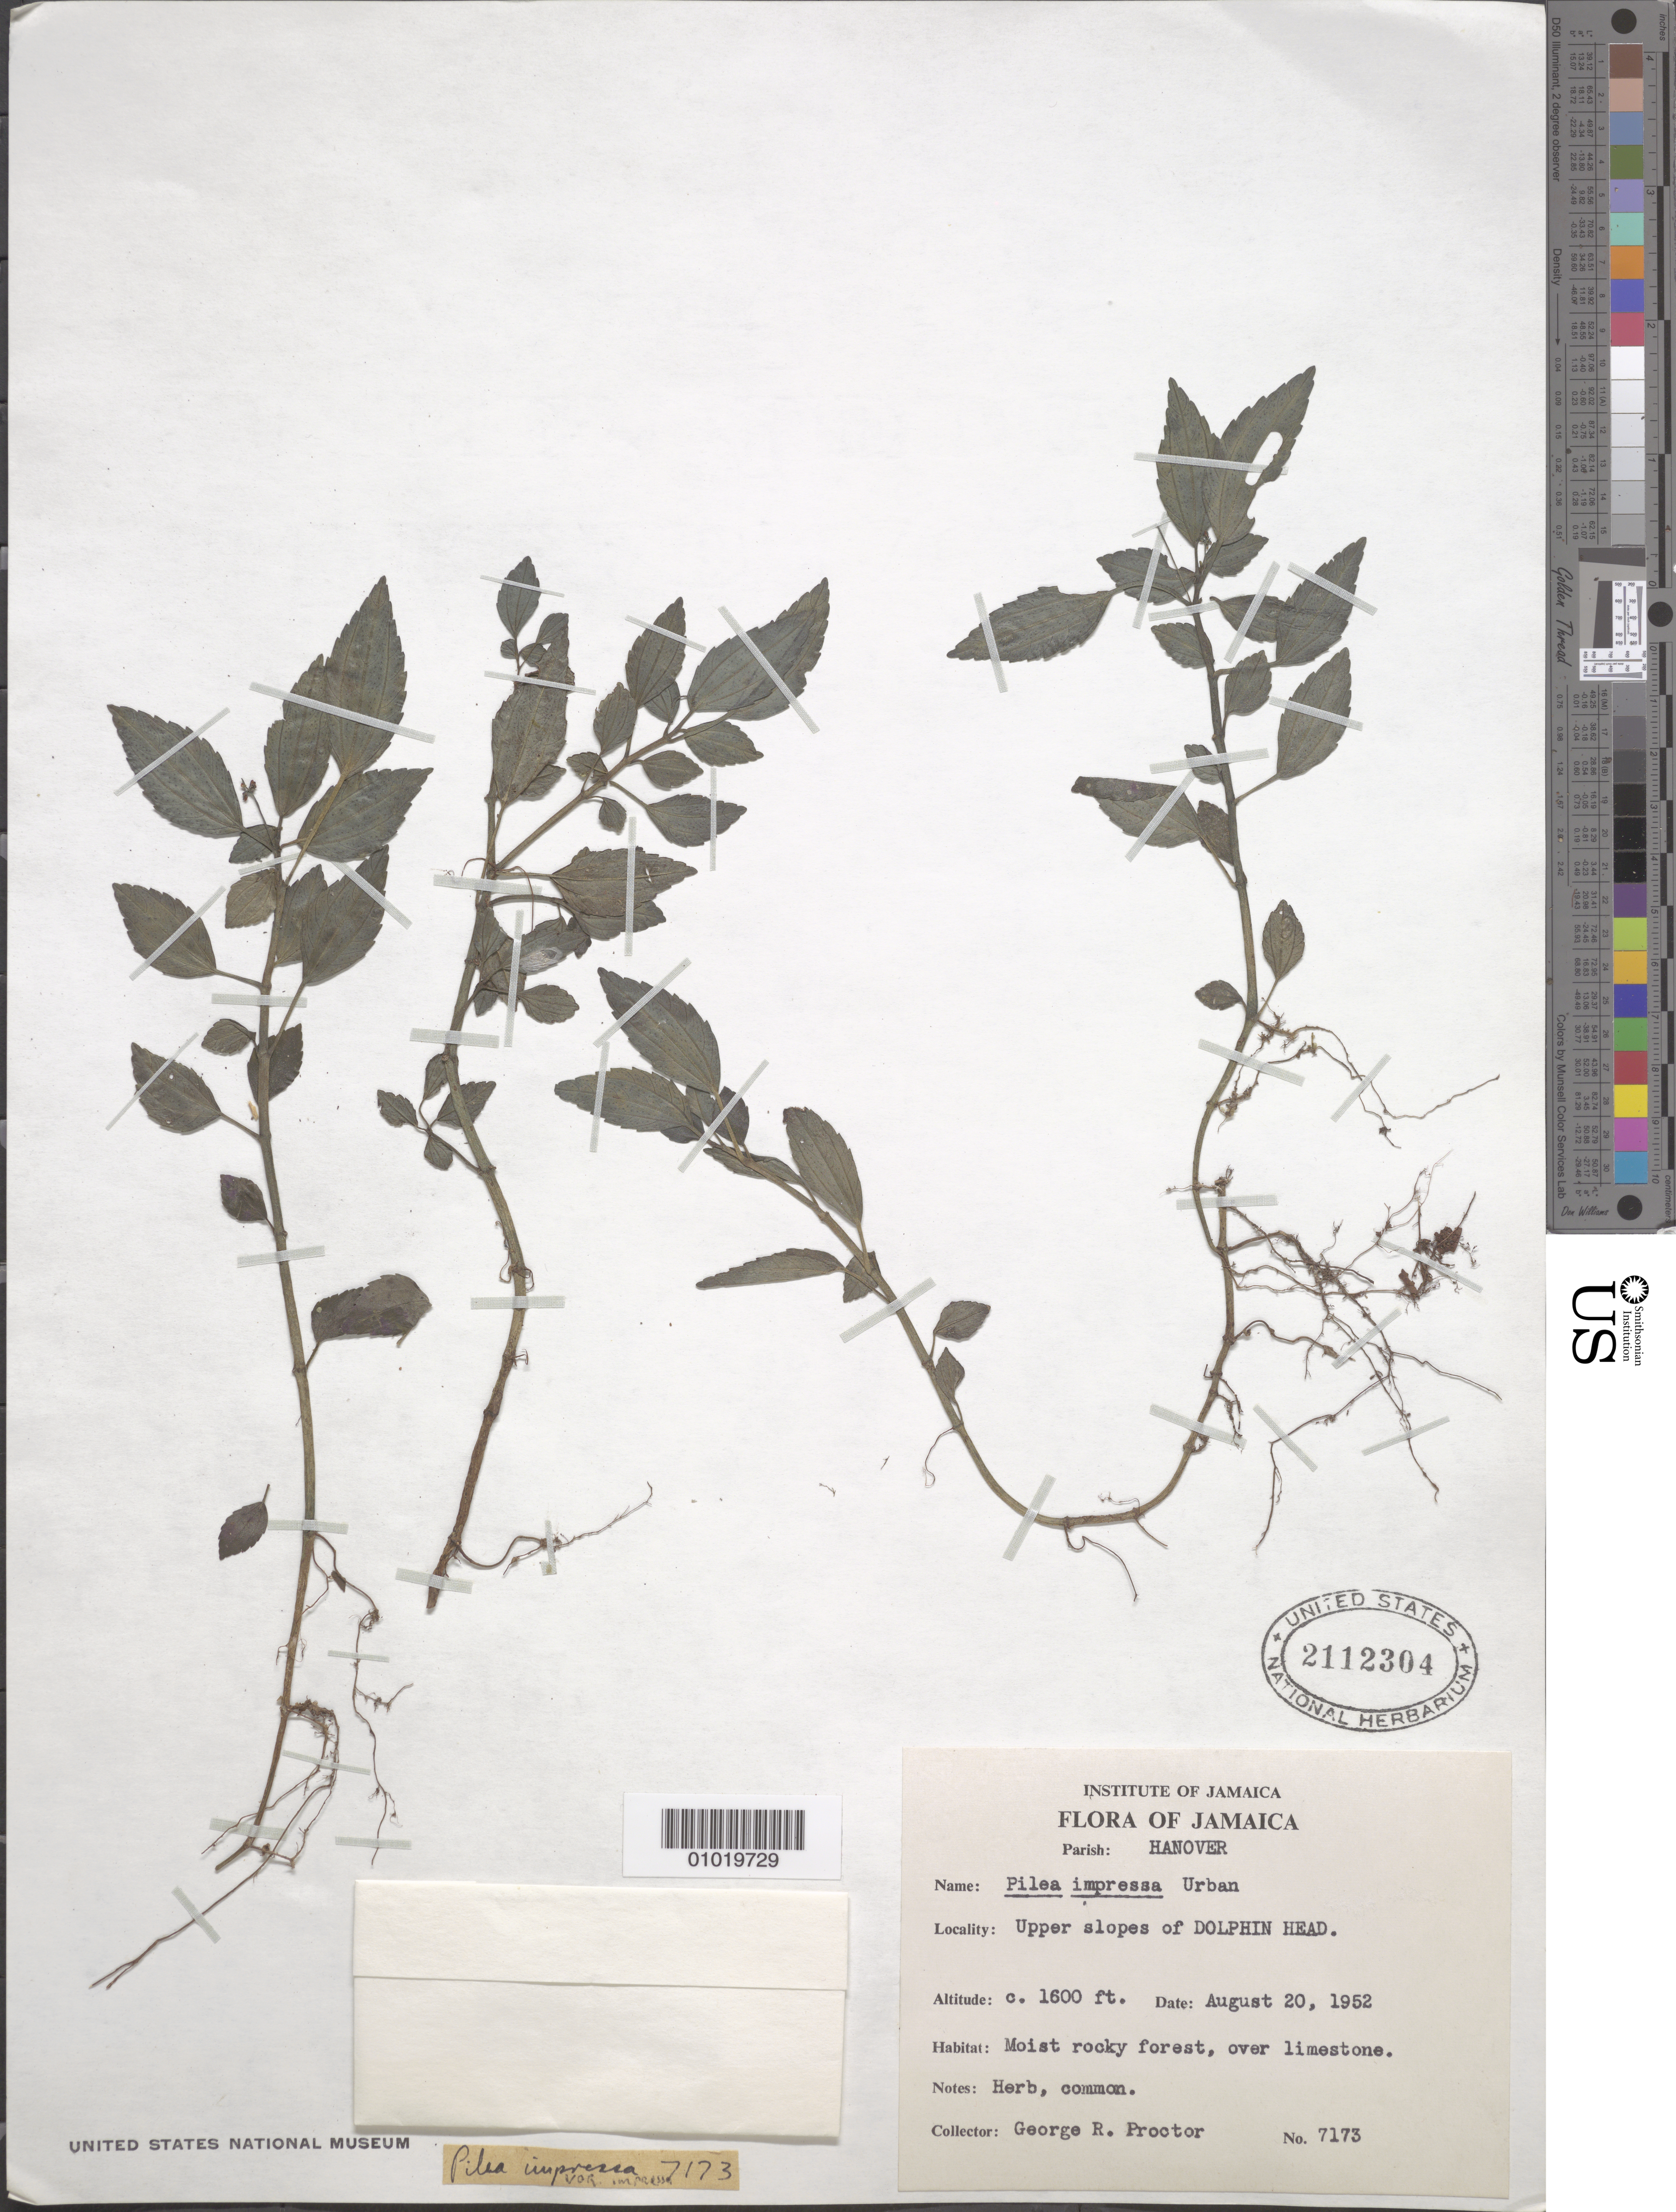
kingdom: Plantae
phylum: Tracheophyta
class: Magnoliopsida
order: Rosales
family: Urticaceae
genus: Pilea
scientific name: Pilea impressa var. impressa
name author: Urb.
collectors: G. R. Proctor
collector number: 7173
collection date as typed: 20 Aug 1952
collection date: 1952-08-20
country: Jamaica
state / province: Hanover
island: Jamaica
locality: Upper slopes of Dolphin Head.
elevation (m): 488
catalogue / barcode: US 2112304